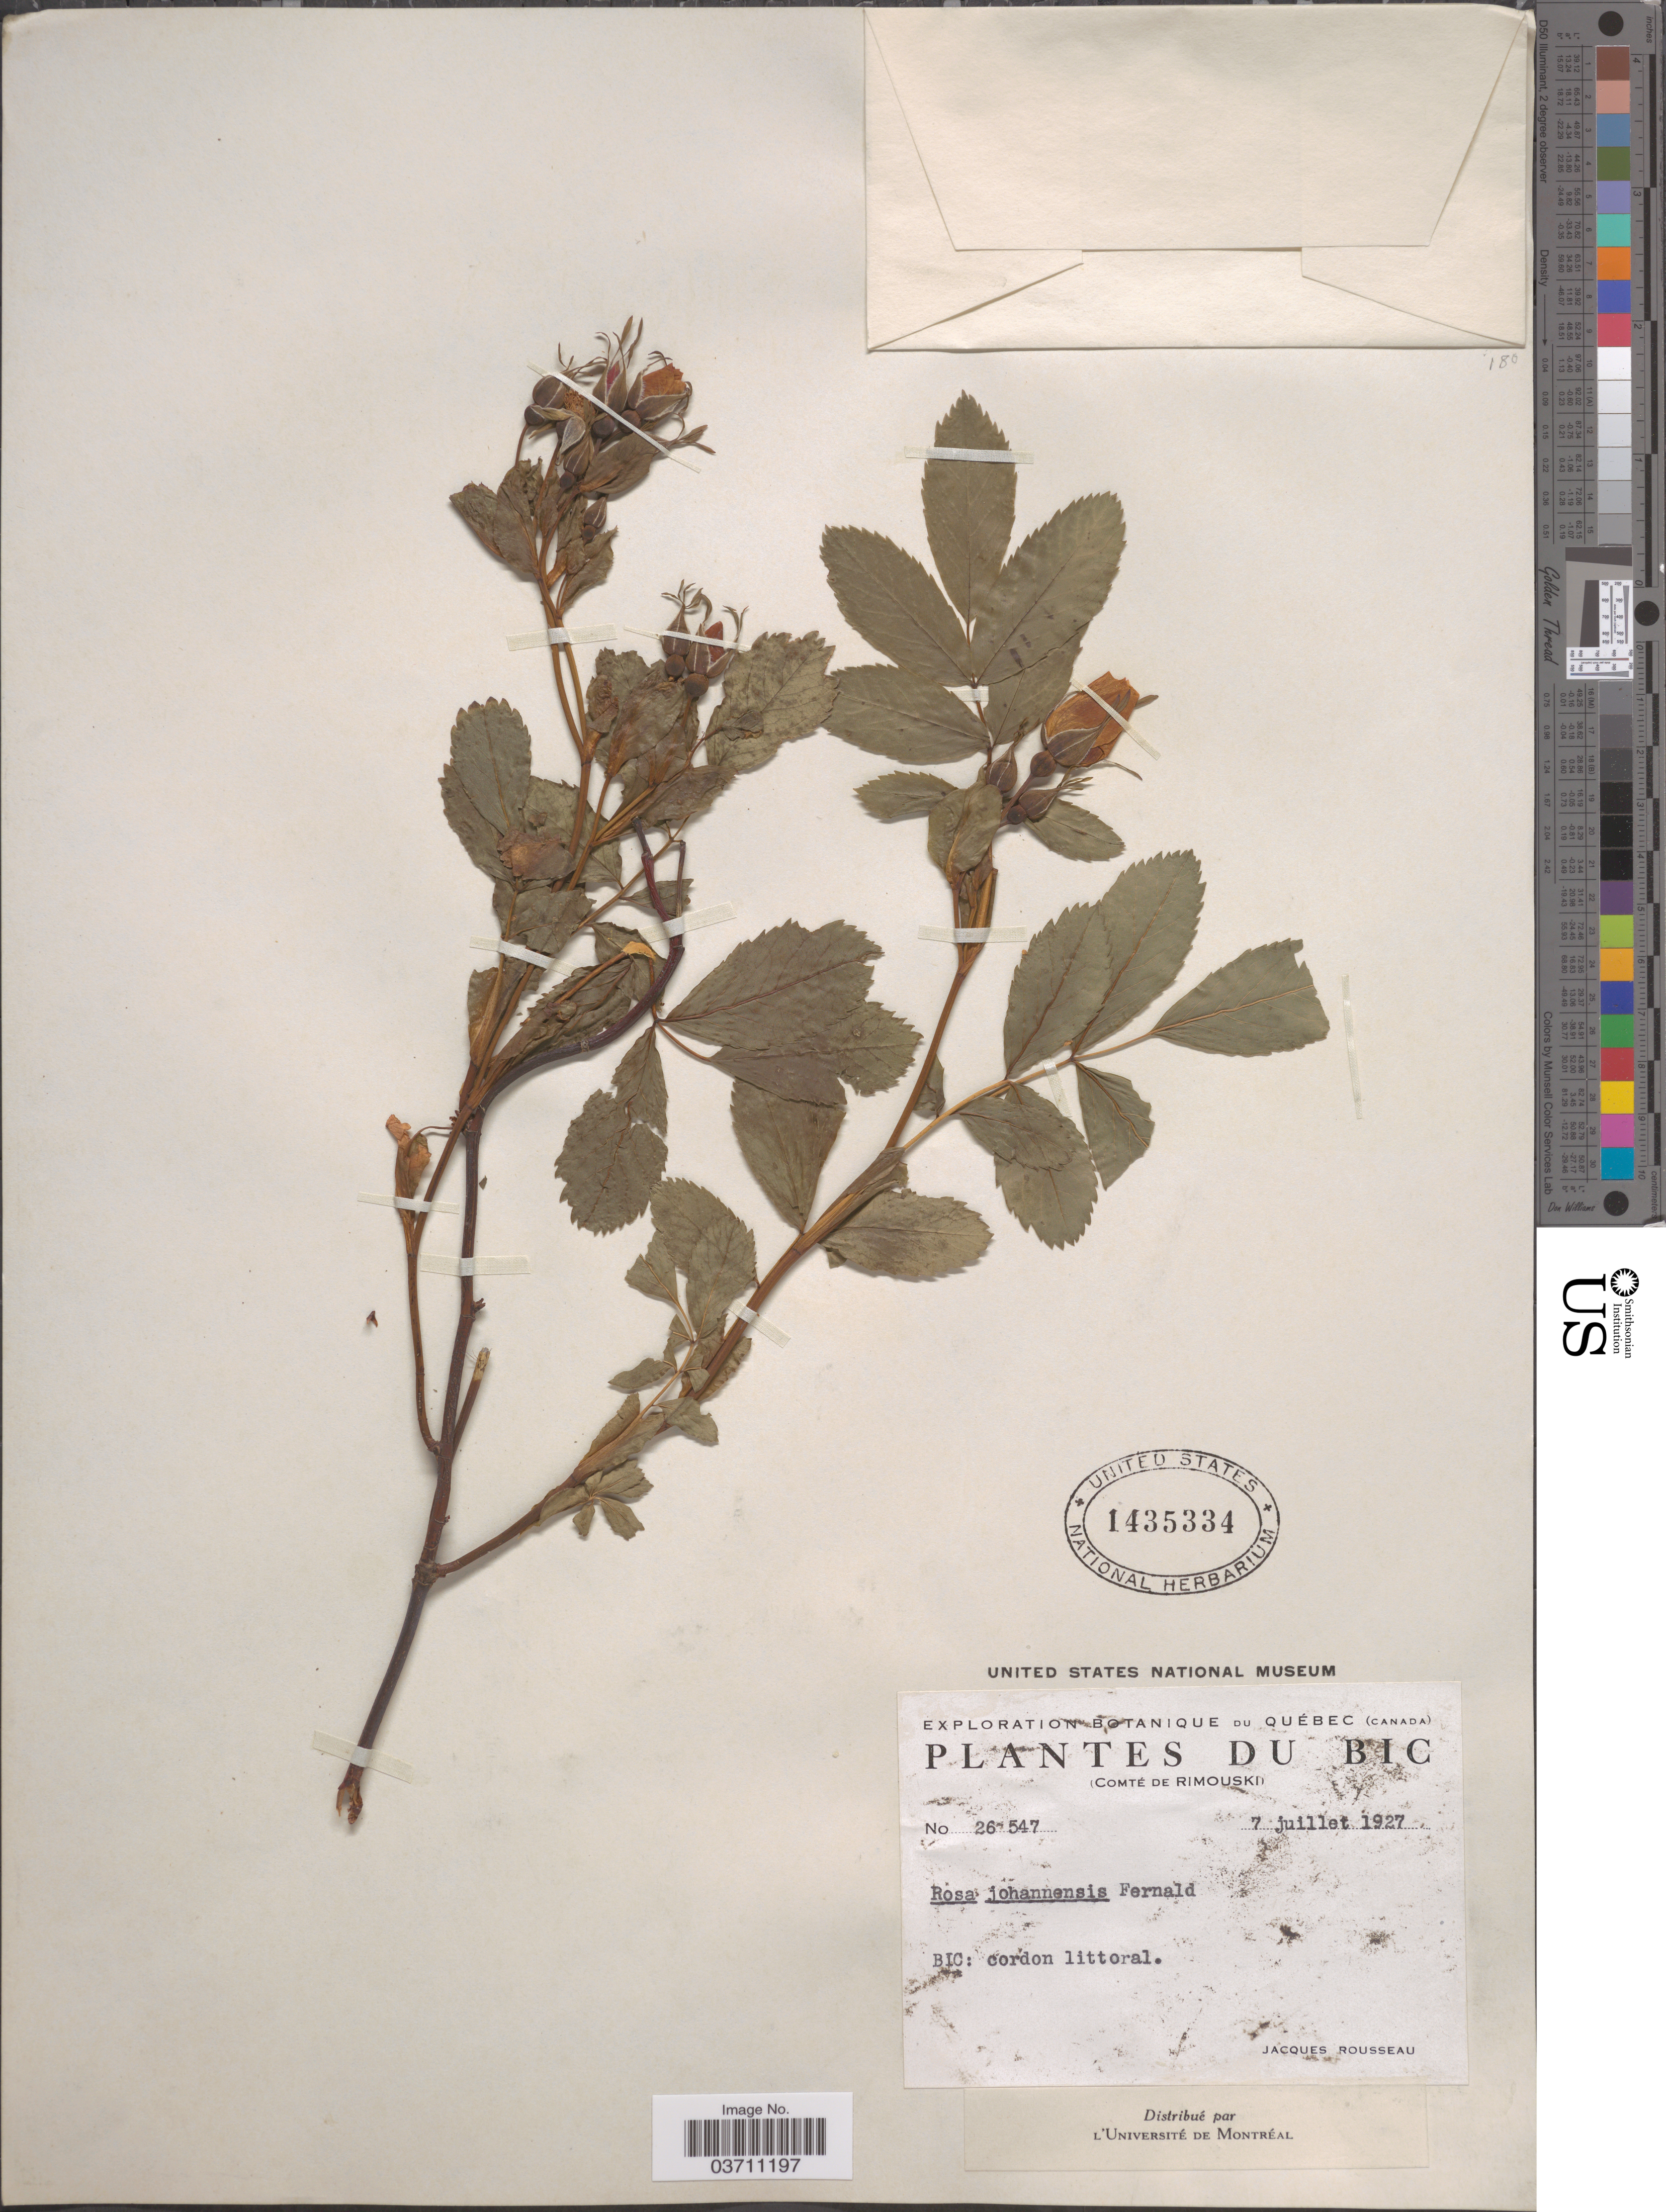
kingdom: Plantae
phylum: Tracheophyta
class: Magnoliopsida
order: Rosales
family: Rosaceae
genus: Rosa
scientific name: Rosa johannensis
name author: Fernald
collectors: J. Rousseau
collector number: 26547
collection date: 1927-07-07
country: Canada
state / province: Quebec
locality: Bic. (Comté de Rimouski). Cordon littoral.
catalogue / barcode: US 1435334